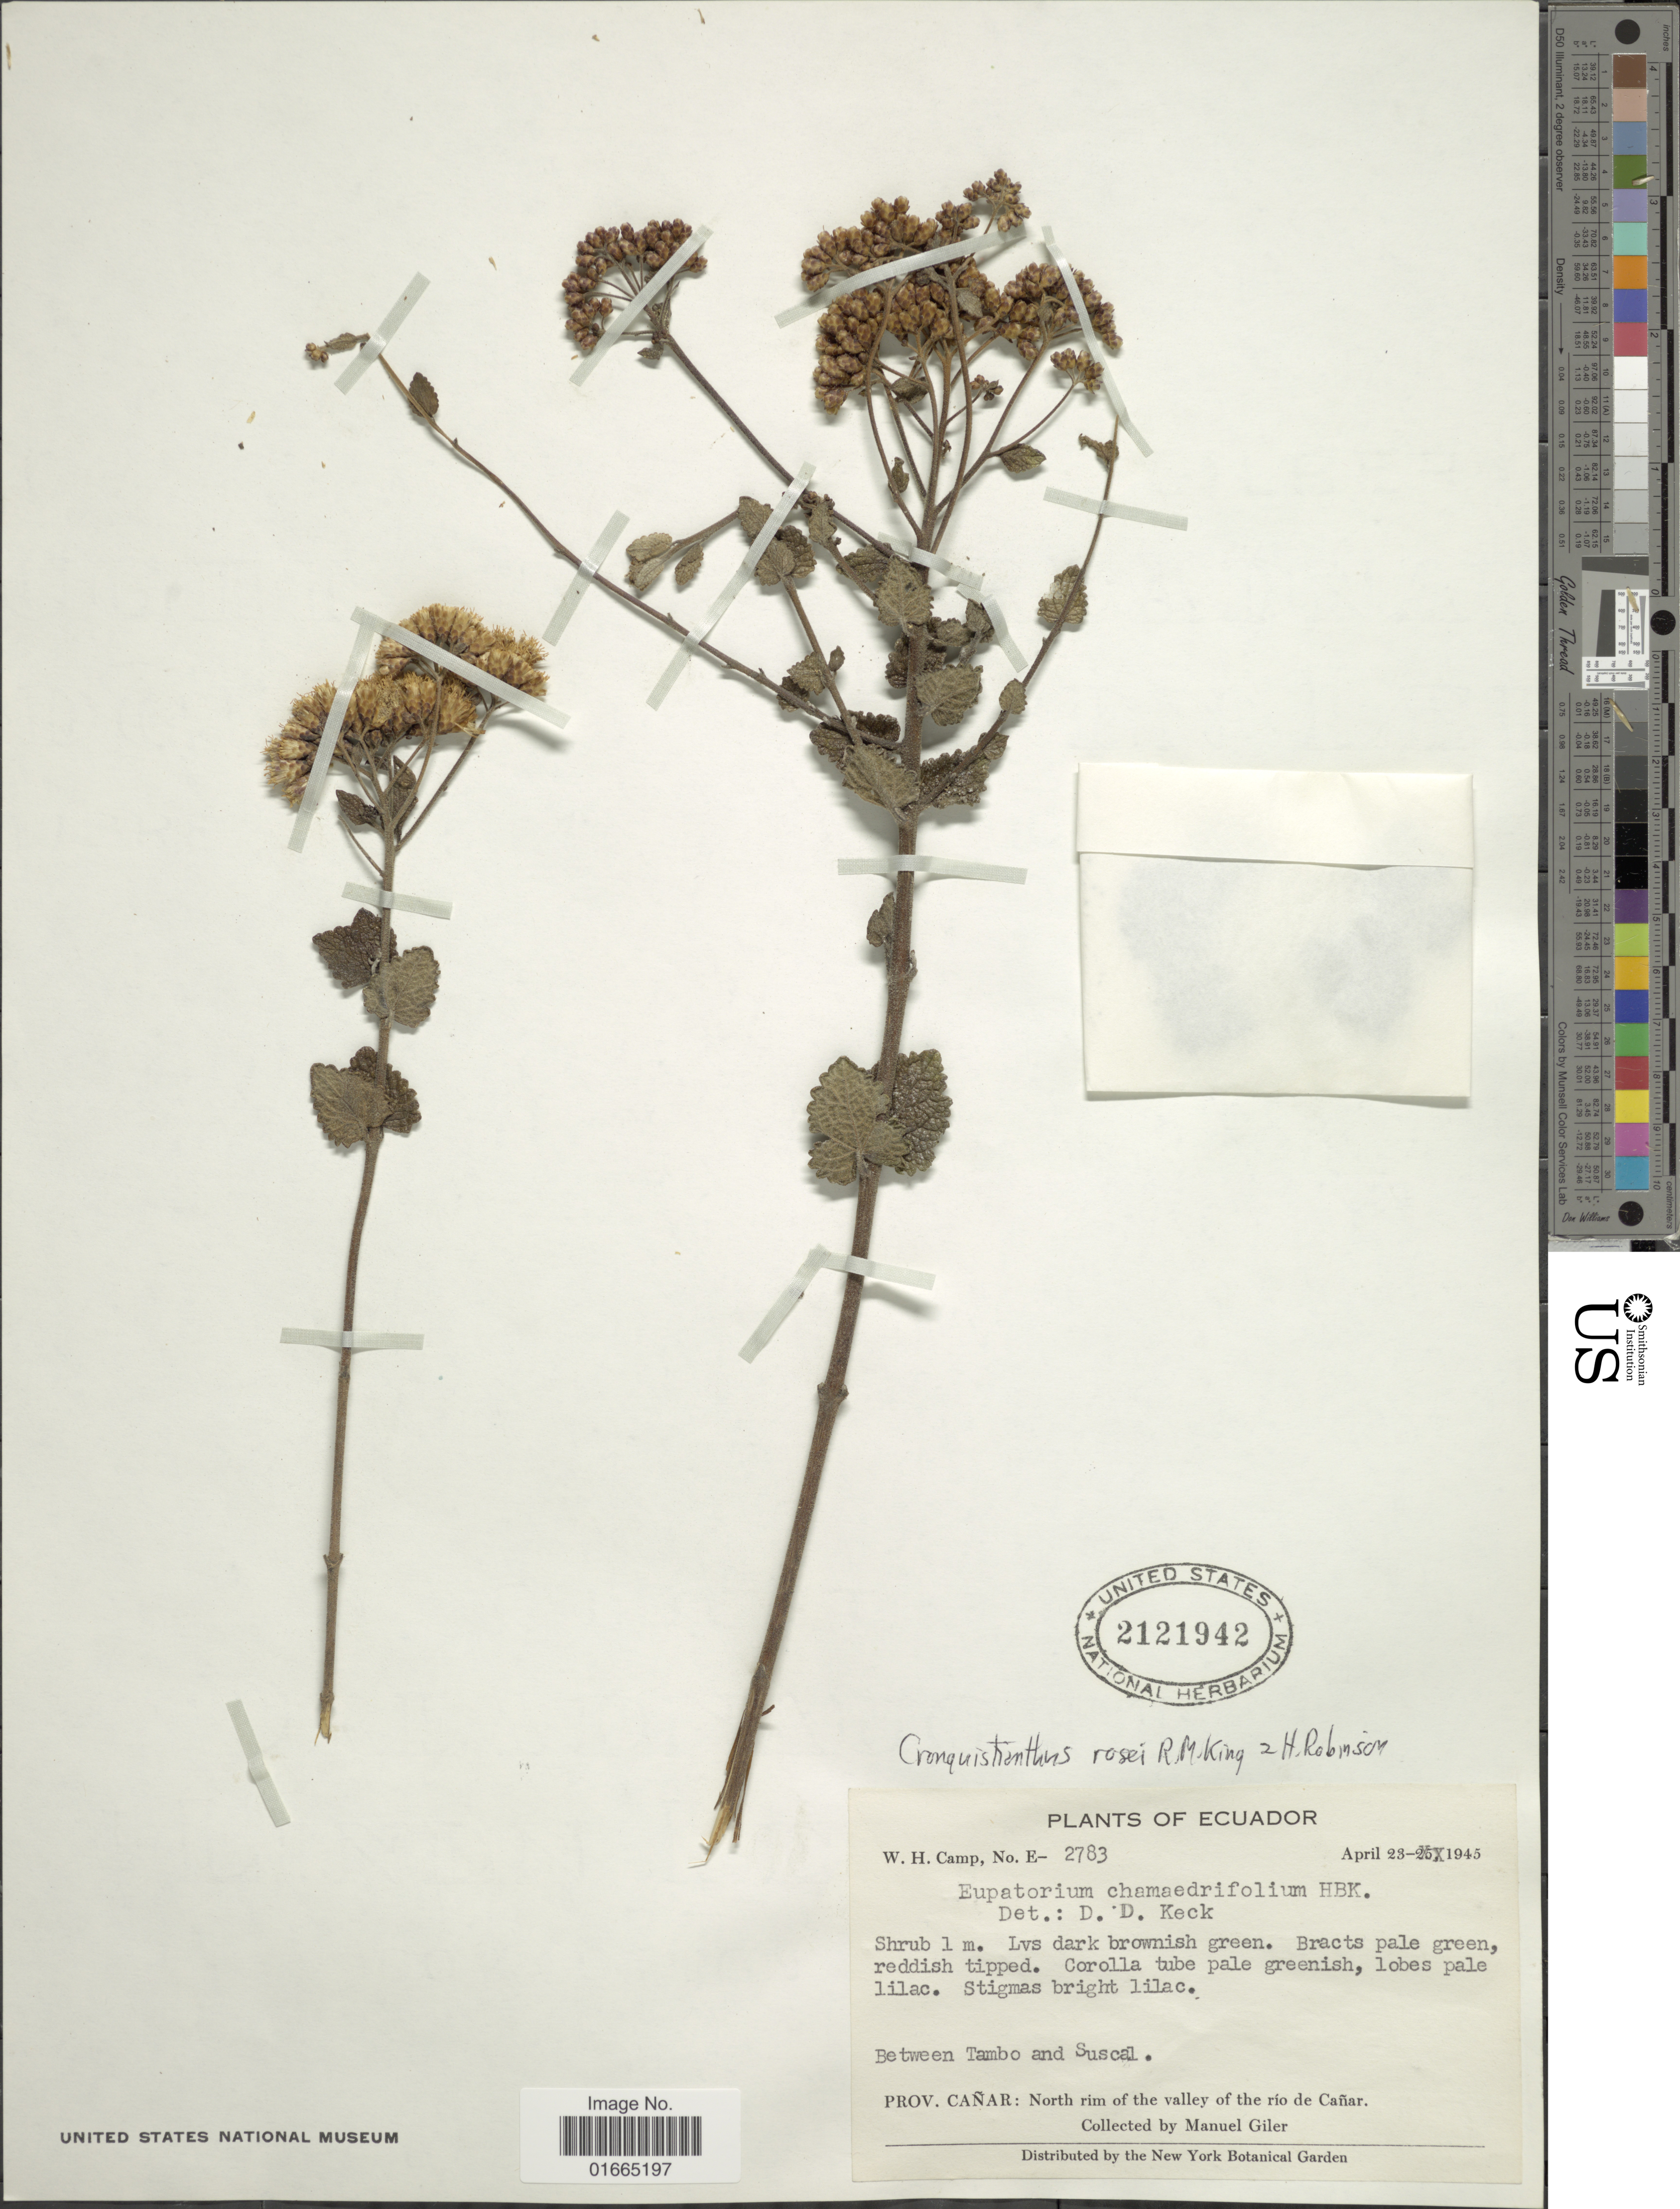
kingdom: Plantae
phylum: Tracheophyta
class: Magnoliopsida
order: Asterales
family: Asteraceae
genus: Cronquistianthus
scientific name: Cronquistianthus rosei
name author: R.M. King & H. Rob.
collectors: M. Gíler & W. H. Camp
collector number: E-2783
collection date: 1945-04-23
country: Ecuador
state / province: Cañar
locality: Between Tambo and Suscal. Prov. Cañar: North rim of the valley of the rio de Cañar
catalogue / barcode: US 2121942